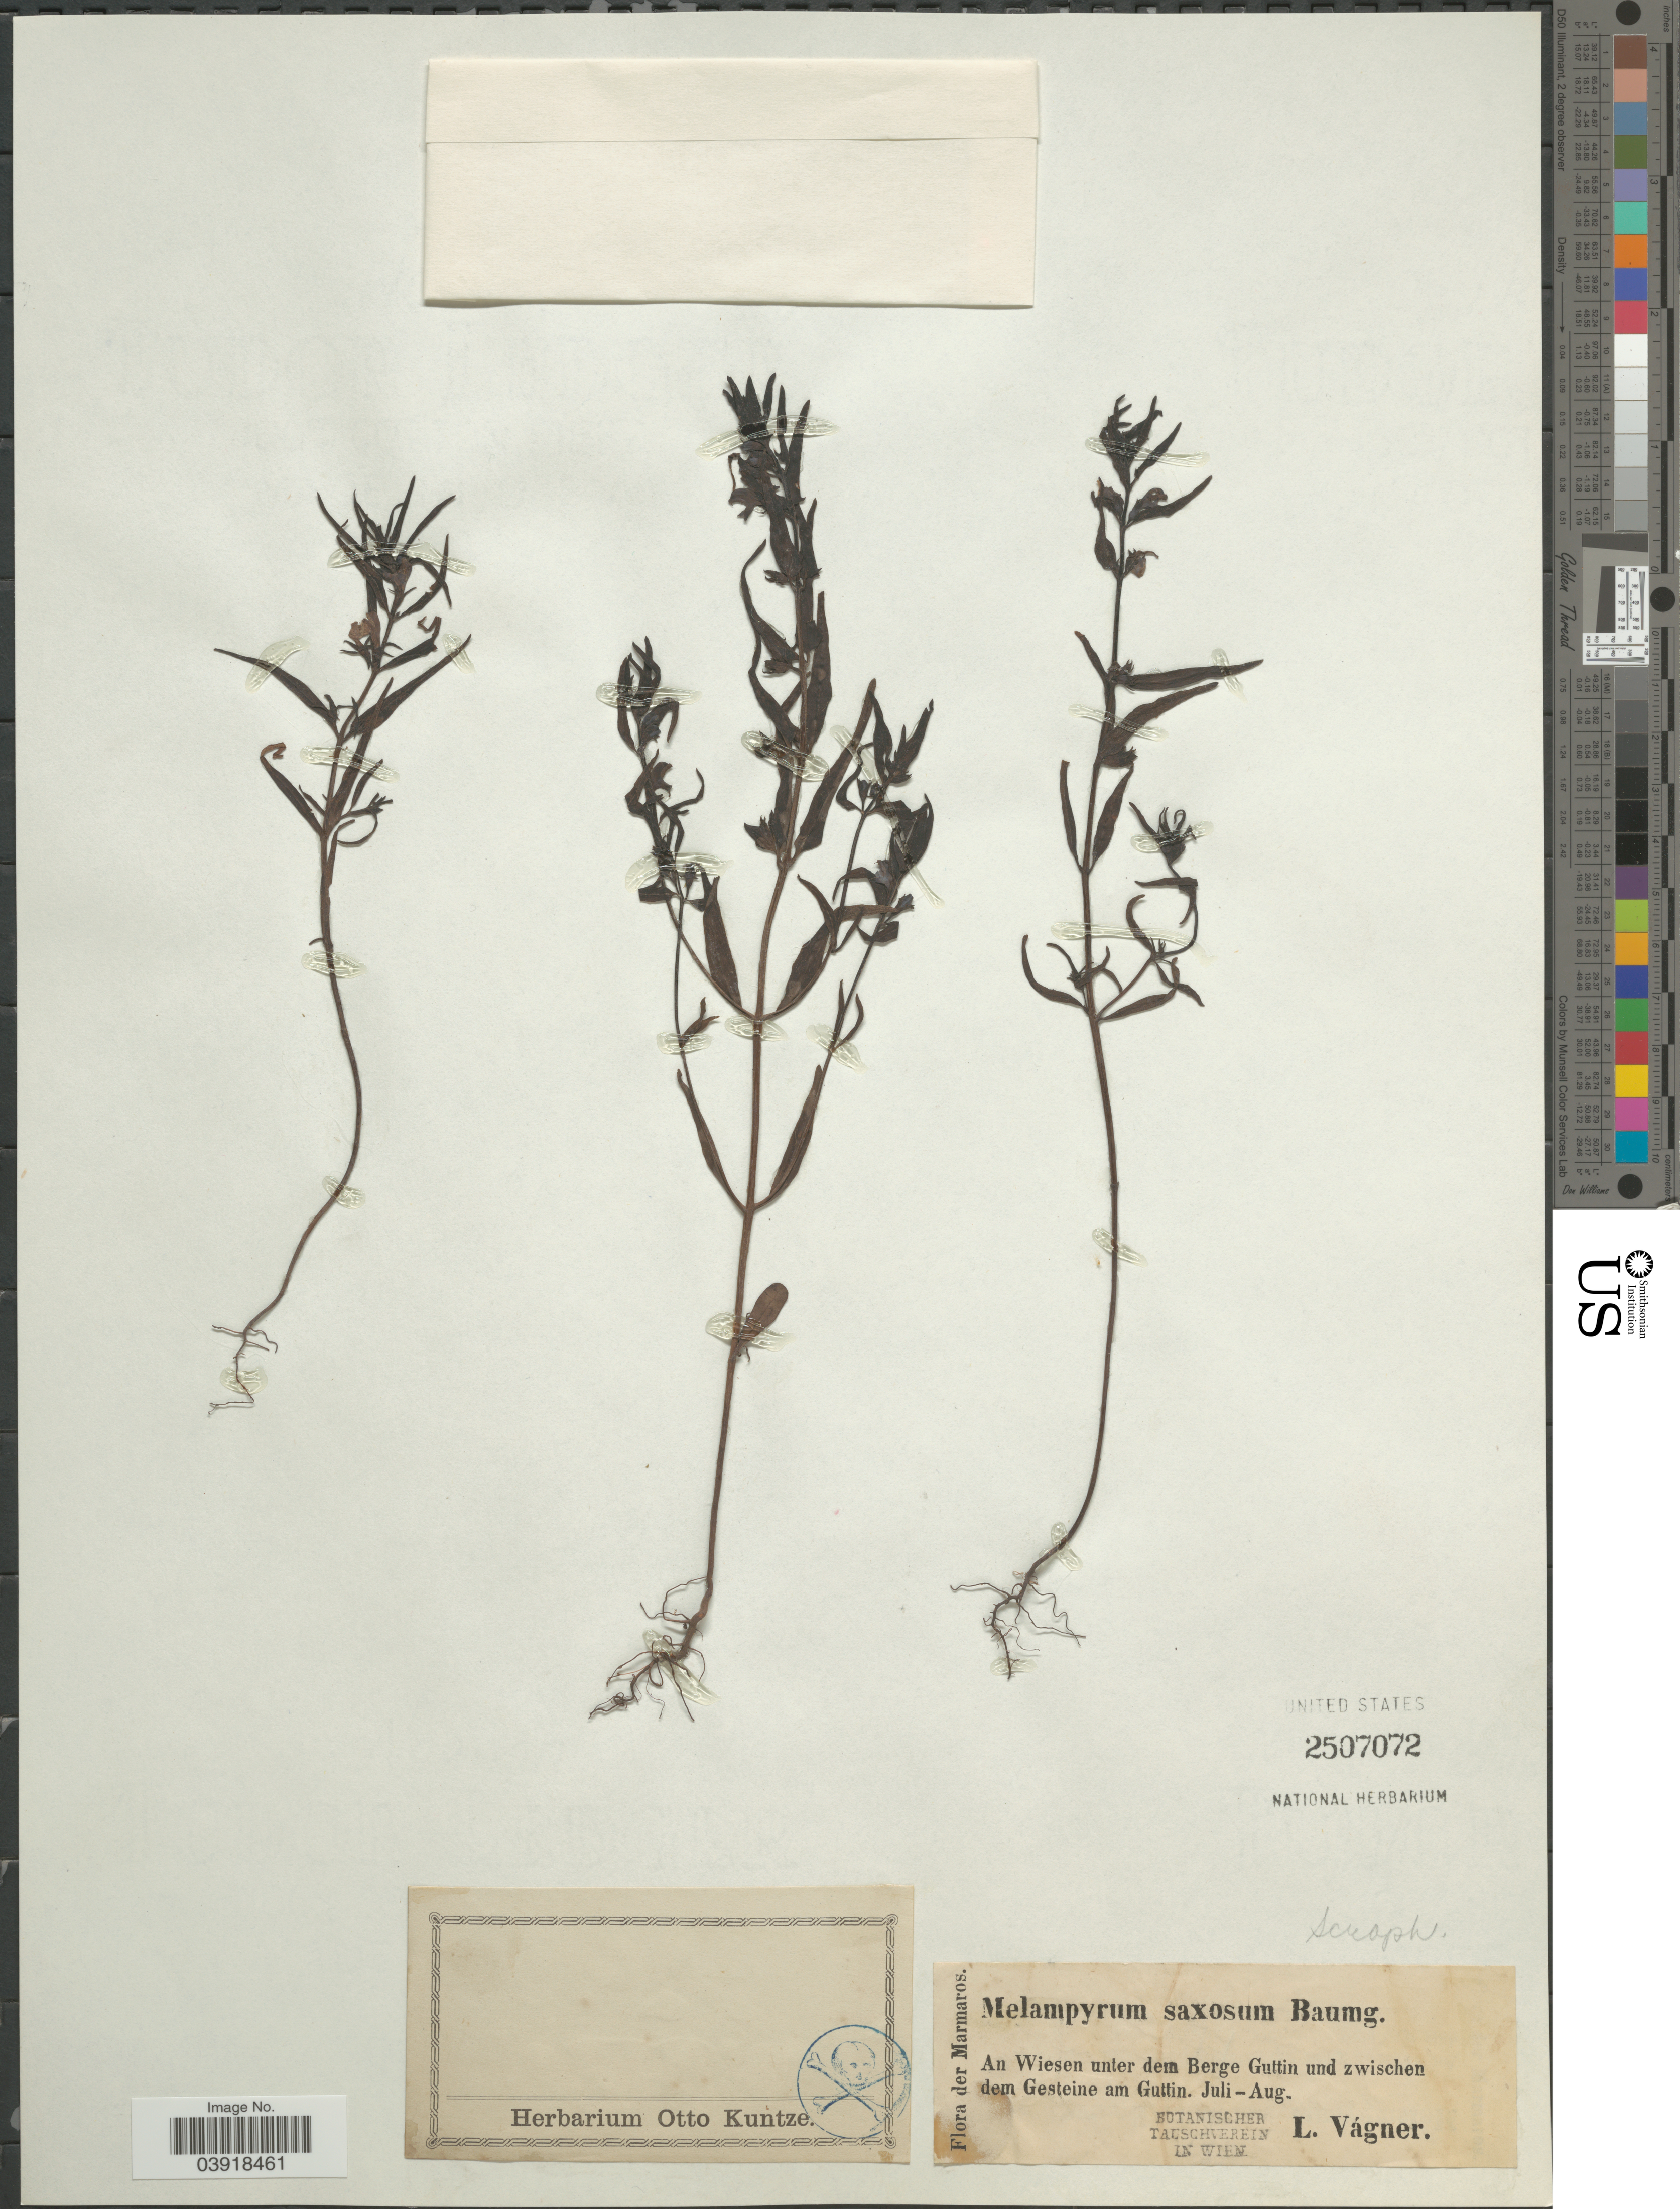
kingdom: Plantae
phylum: Tracheophyta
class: Magnoliopsida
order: Lamiales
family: Orobanchaceae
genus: Melampyrum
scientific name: Melampyrum saxosum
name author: Baumg.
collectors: L. Vagner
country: Hungary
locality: Marmaros. An Wiesen unter dem Berge Guttin und zwischen dem Gesteine am Guttin.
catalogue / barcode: US 2507072